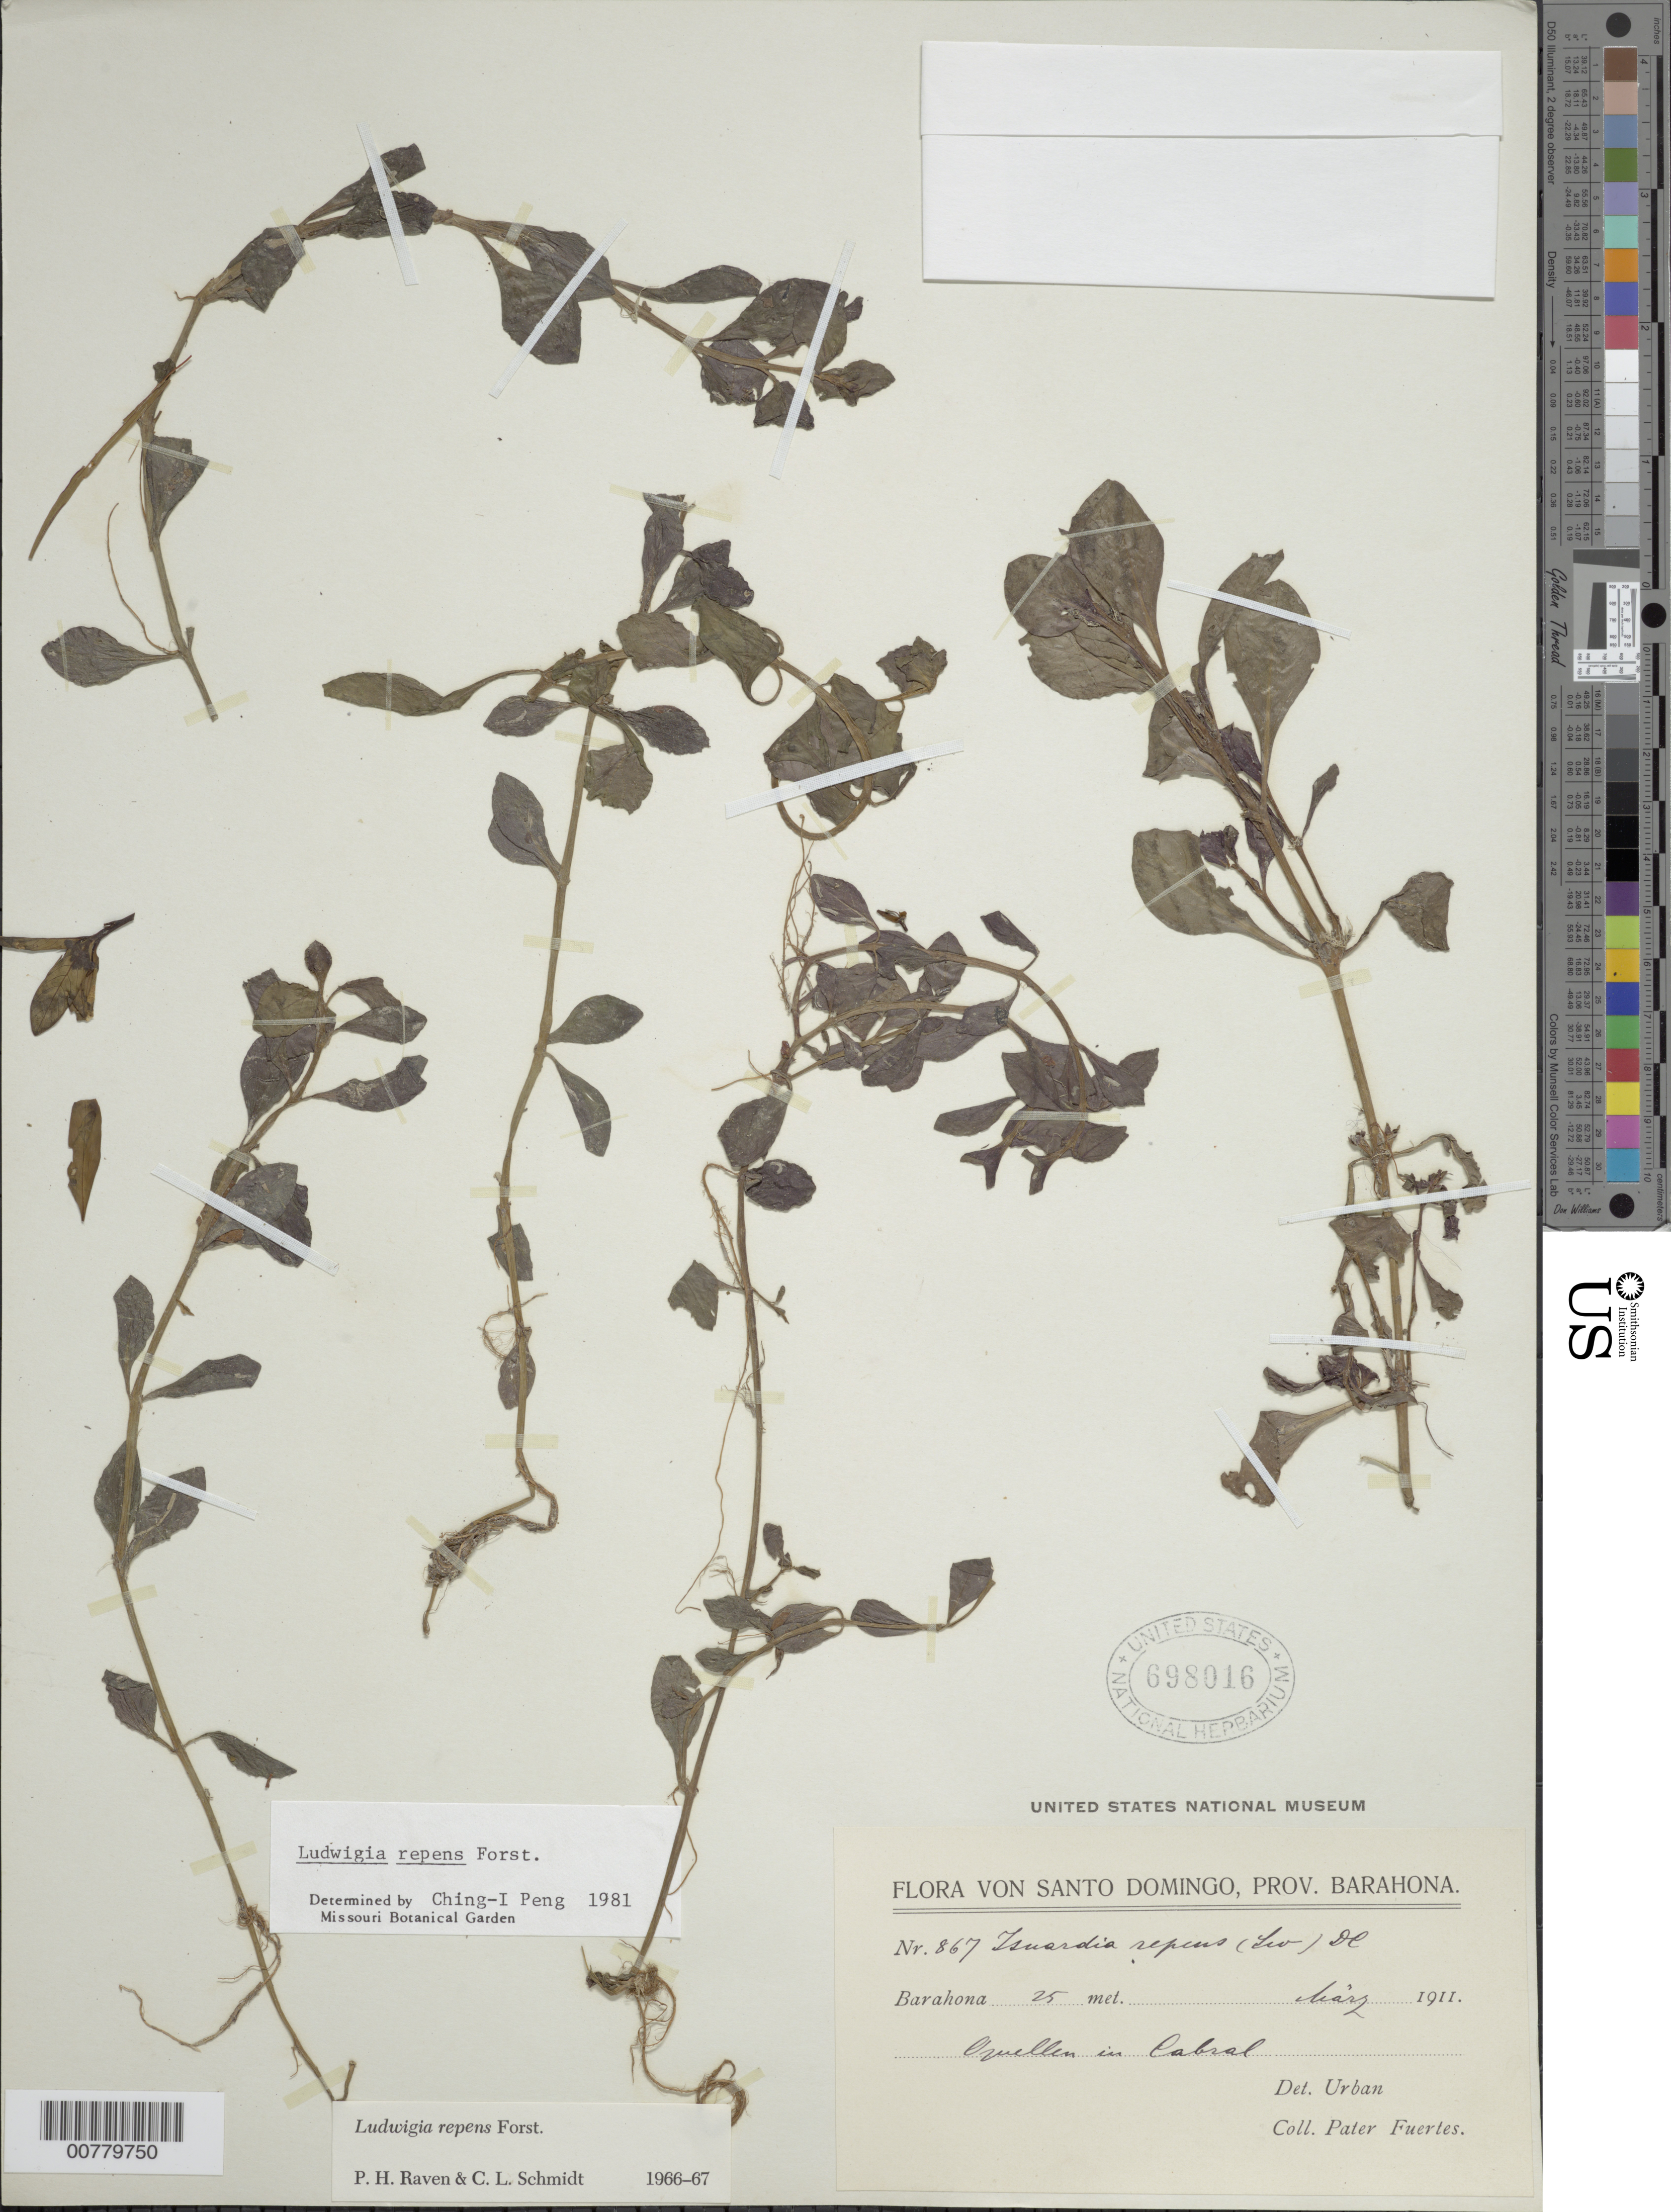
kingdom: Plantae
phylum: Tracheophyta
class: Magnoliopsida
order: Myrtales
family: Onagraceae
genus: Ludwigia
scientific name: Ludwigia repens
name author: J.R. Forst.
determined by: Peng, Ching-I, (HAST), Academia Sinica (TAIWAN)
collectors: M. D. Fuertes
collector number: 867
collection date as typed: Mar 1911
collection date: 1911-03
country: Dominican Republic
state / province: Barahona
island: Hispaniola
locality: "Oruellen" in Cabral.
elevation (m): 25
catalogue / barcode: US 698016